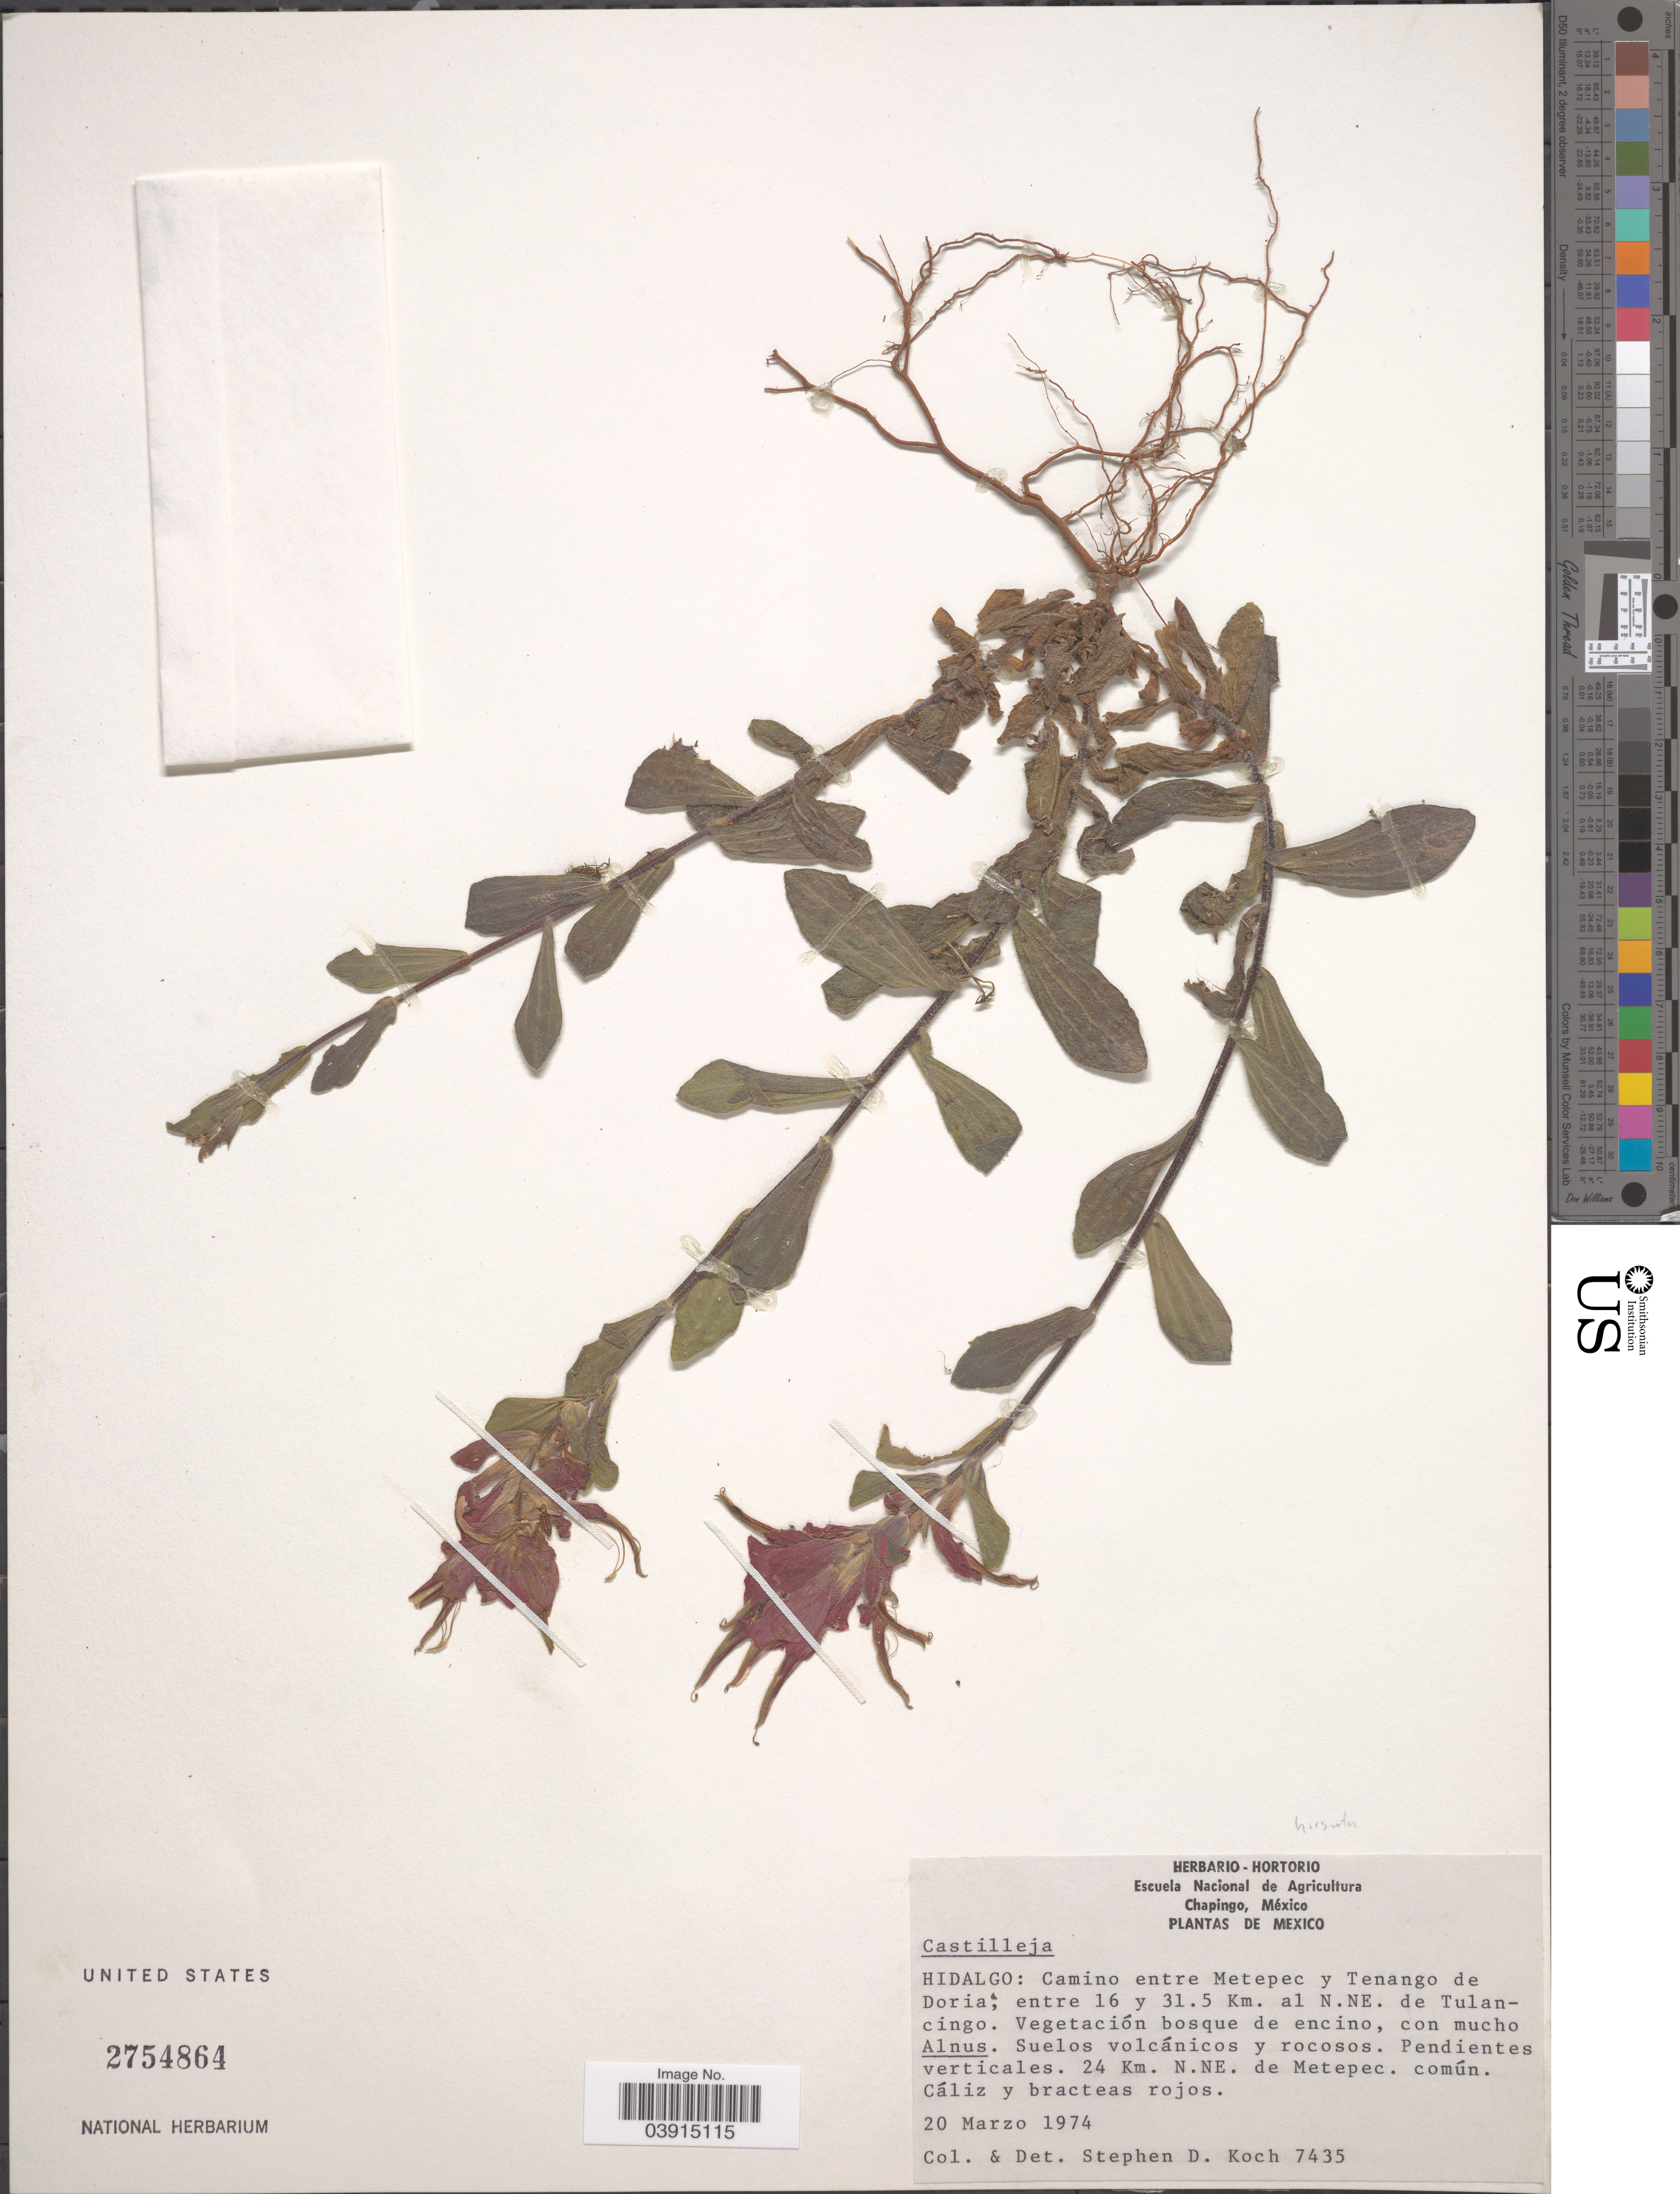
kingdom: Plantae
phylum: Tracheophyta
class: Magnoliopsida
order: Lamiales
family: Orobanchaceae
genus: Castilleja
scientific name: Castilleja hirsuta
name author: M. Martens & Galeotti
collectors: S. D. Koch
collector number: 7435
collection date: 1974-03-20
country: Mexico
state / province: Hidalgo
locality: Camino entre Metepec y Tenango de Doria, entre 16 y 31.5 Km. al N.NE. de Tulancingo. 24 Km. N.NE. de Metepec. común Cáliz y bracteas rojos.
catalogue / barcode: US 2754864